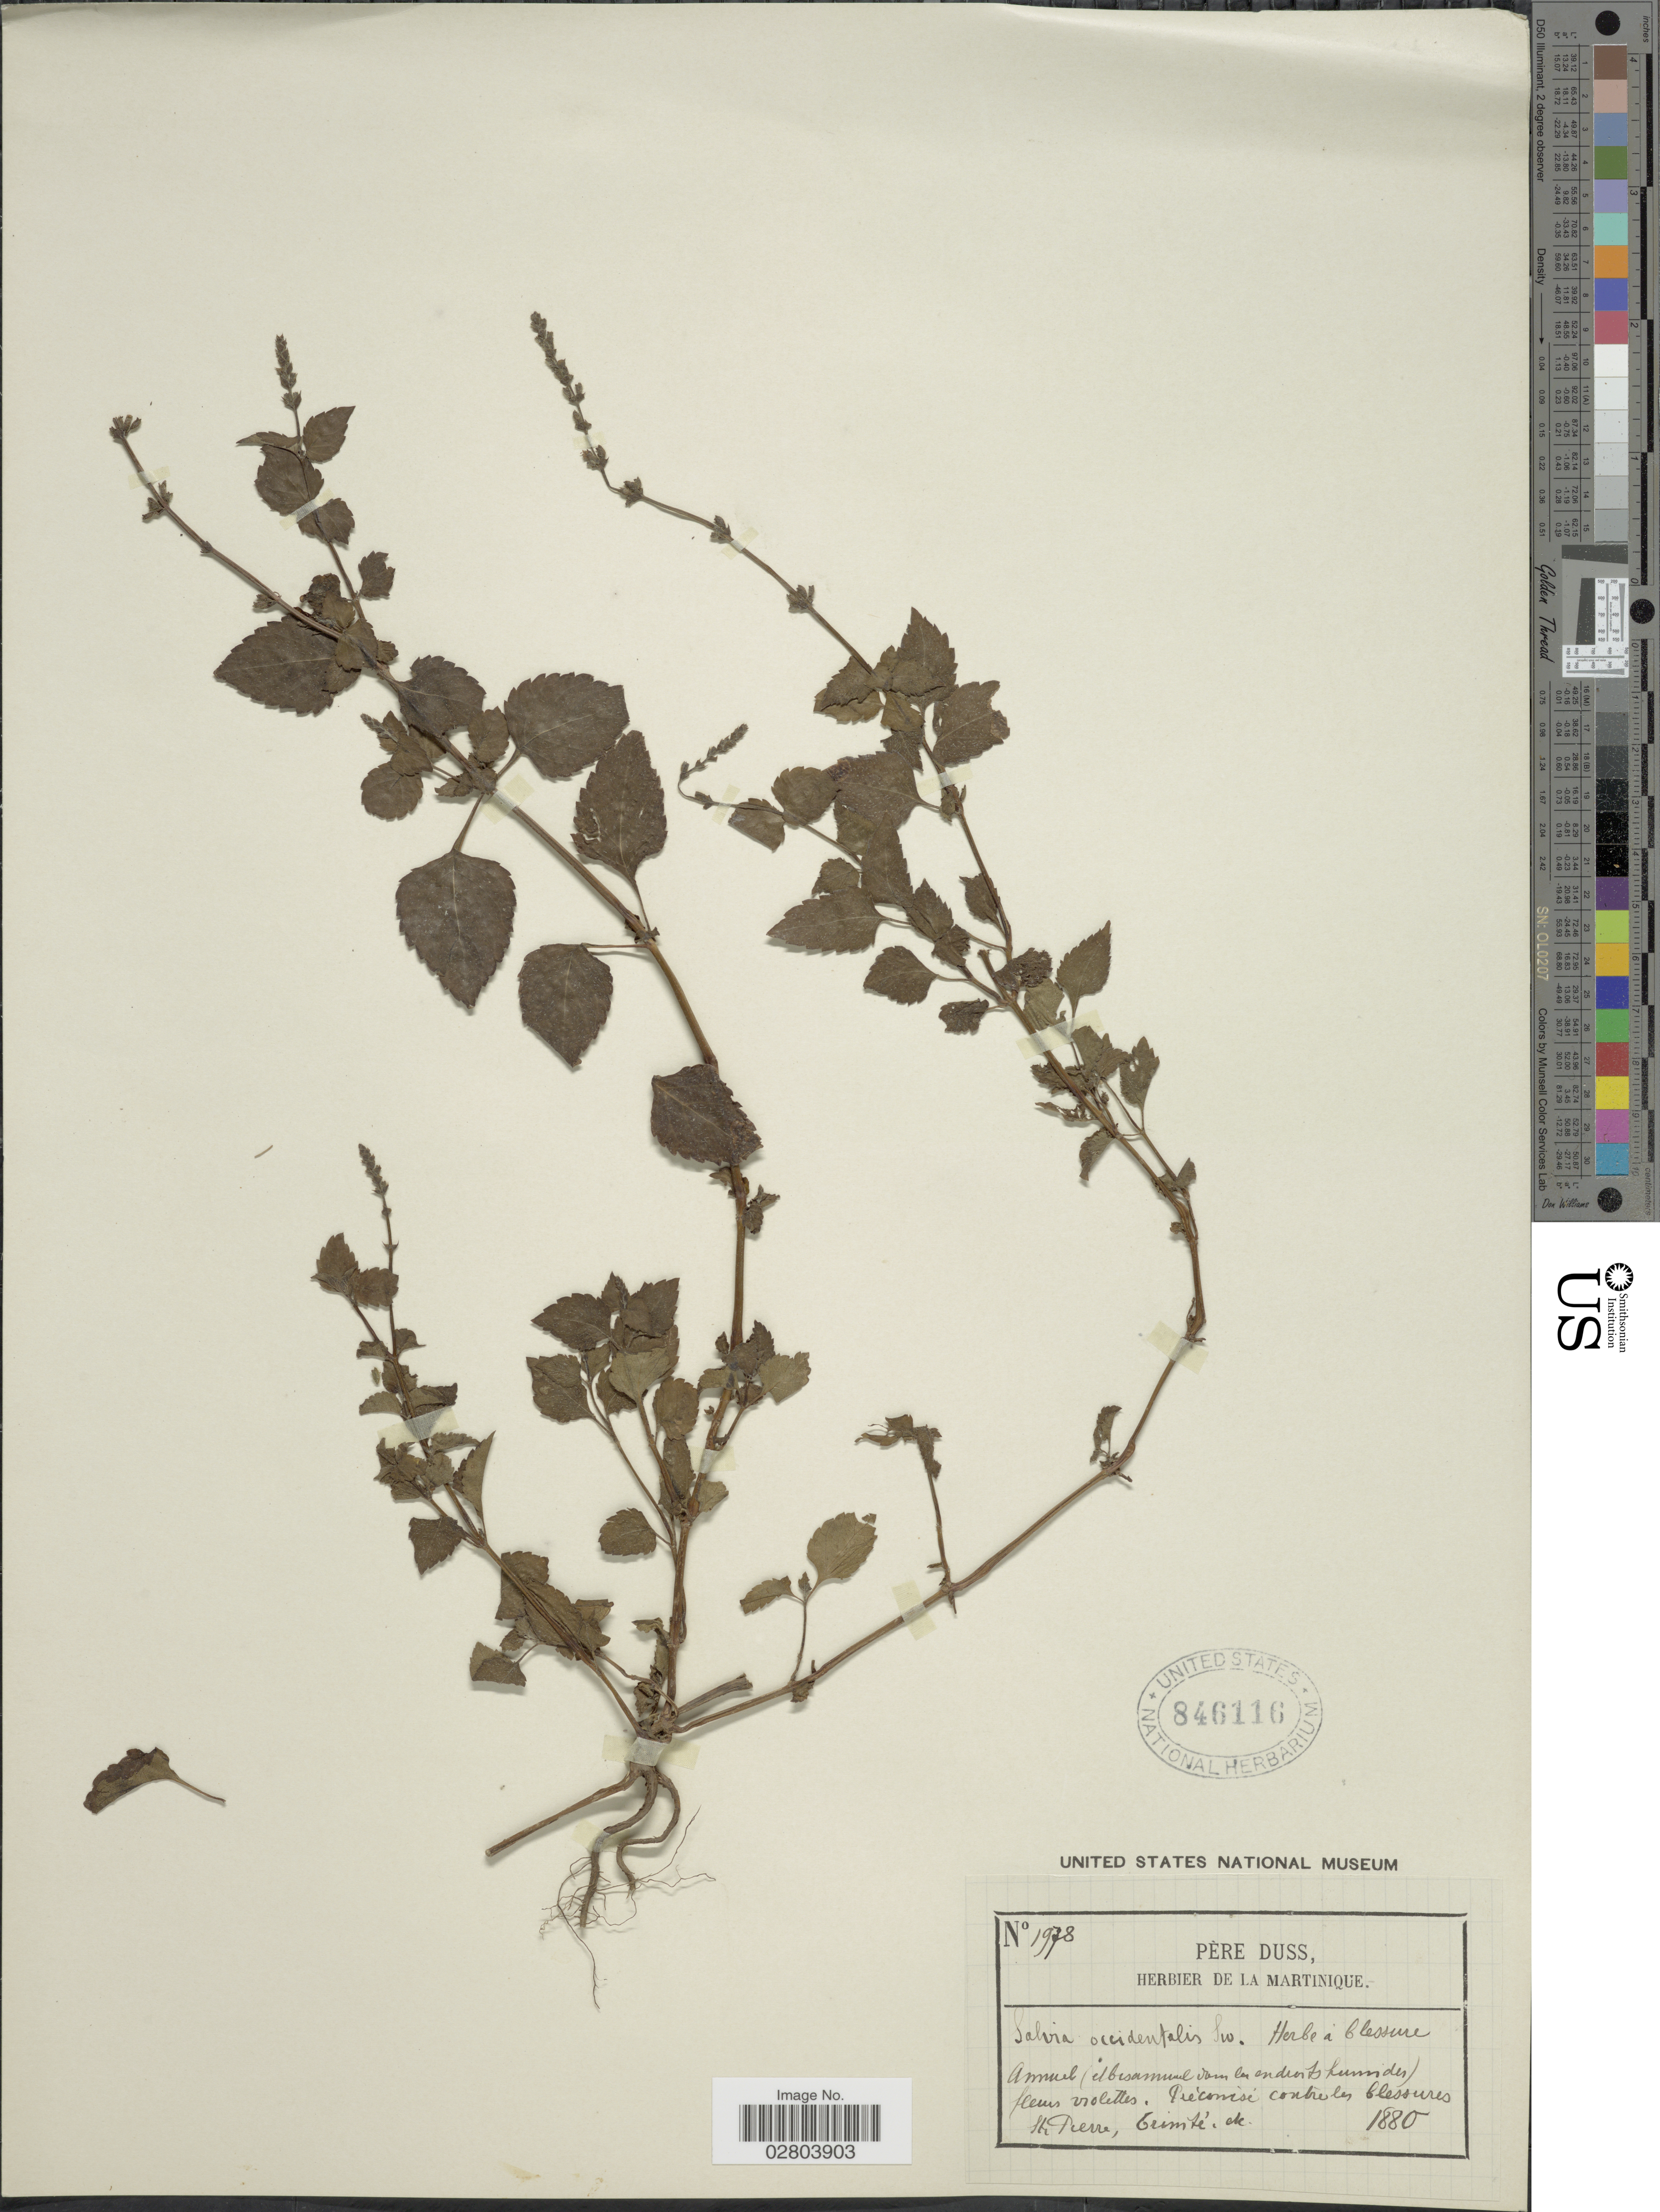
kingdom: Plantae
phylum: Tracheophyta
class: Magnoliopsida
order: Lamiales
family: Lamiaceae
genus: Salvia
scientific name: Salvia occidentalis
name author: Sw.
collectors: Père Duss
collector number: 1978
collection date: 1880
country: Martinique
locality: Prêcomisi controles blessures St. Pierre, Geimte, etc.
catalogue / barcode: US 846116